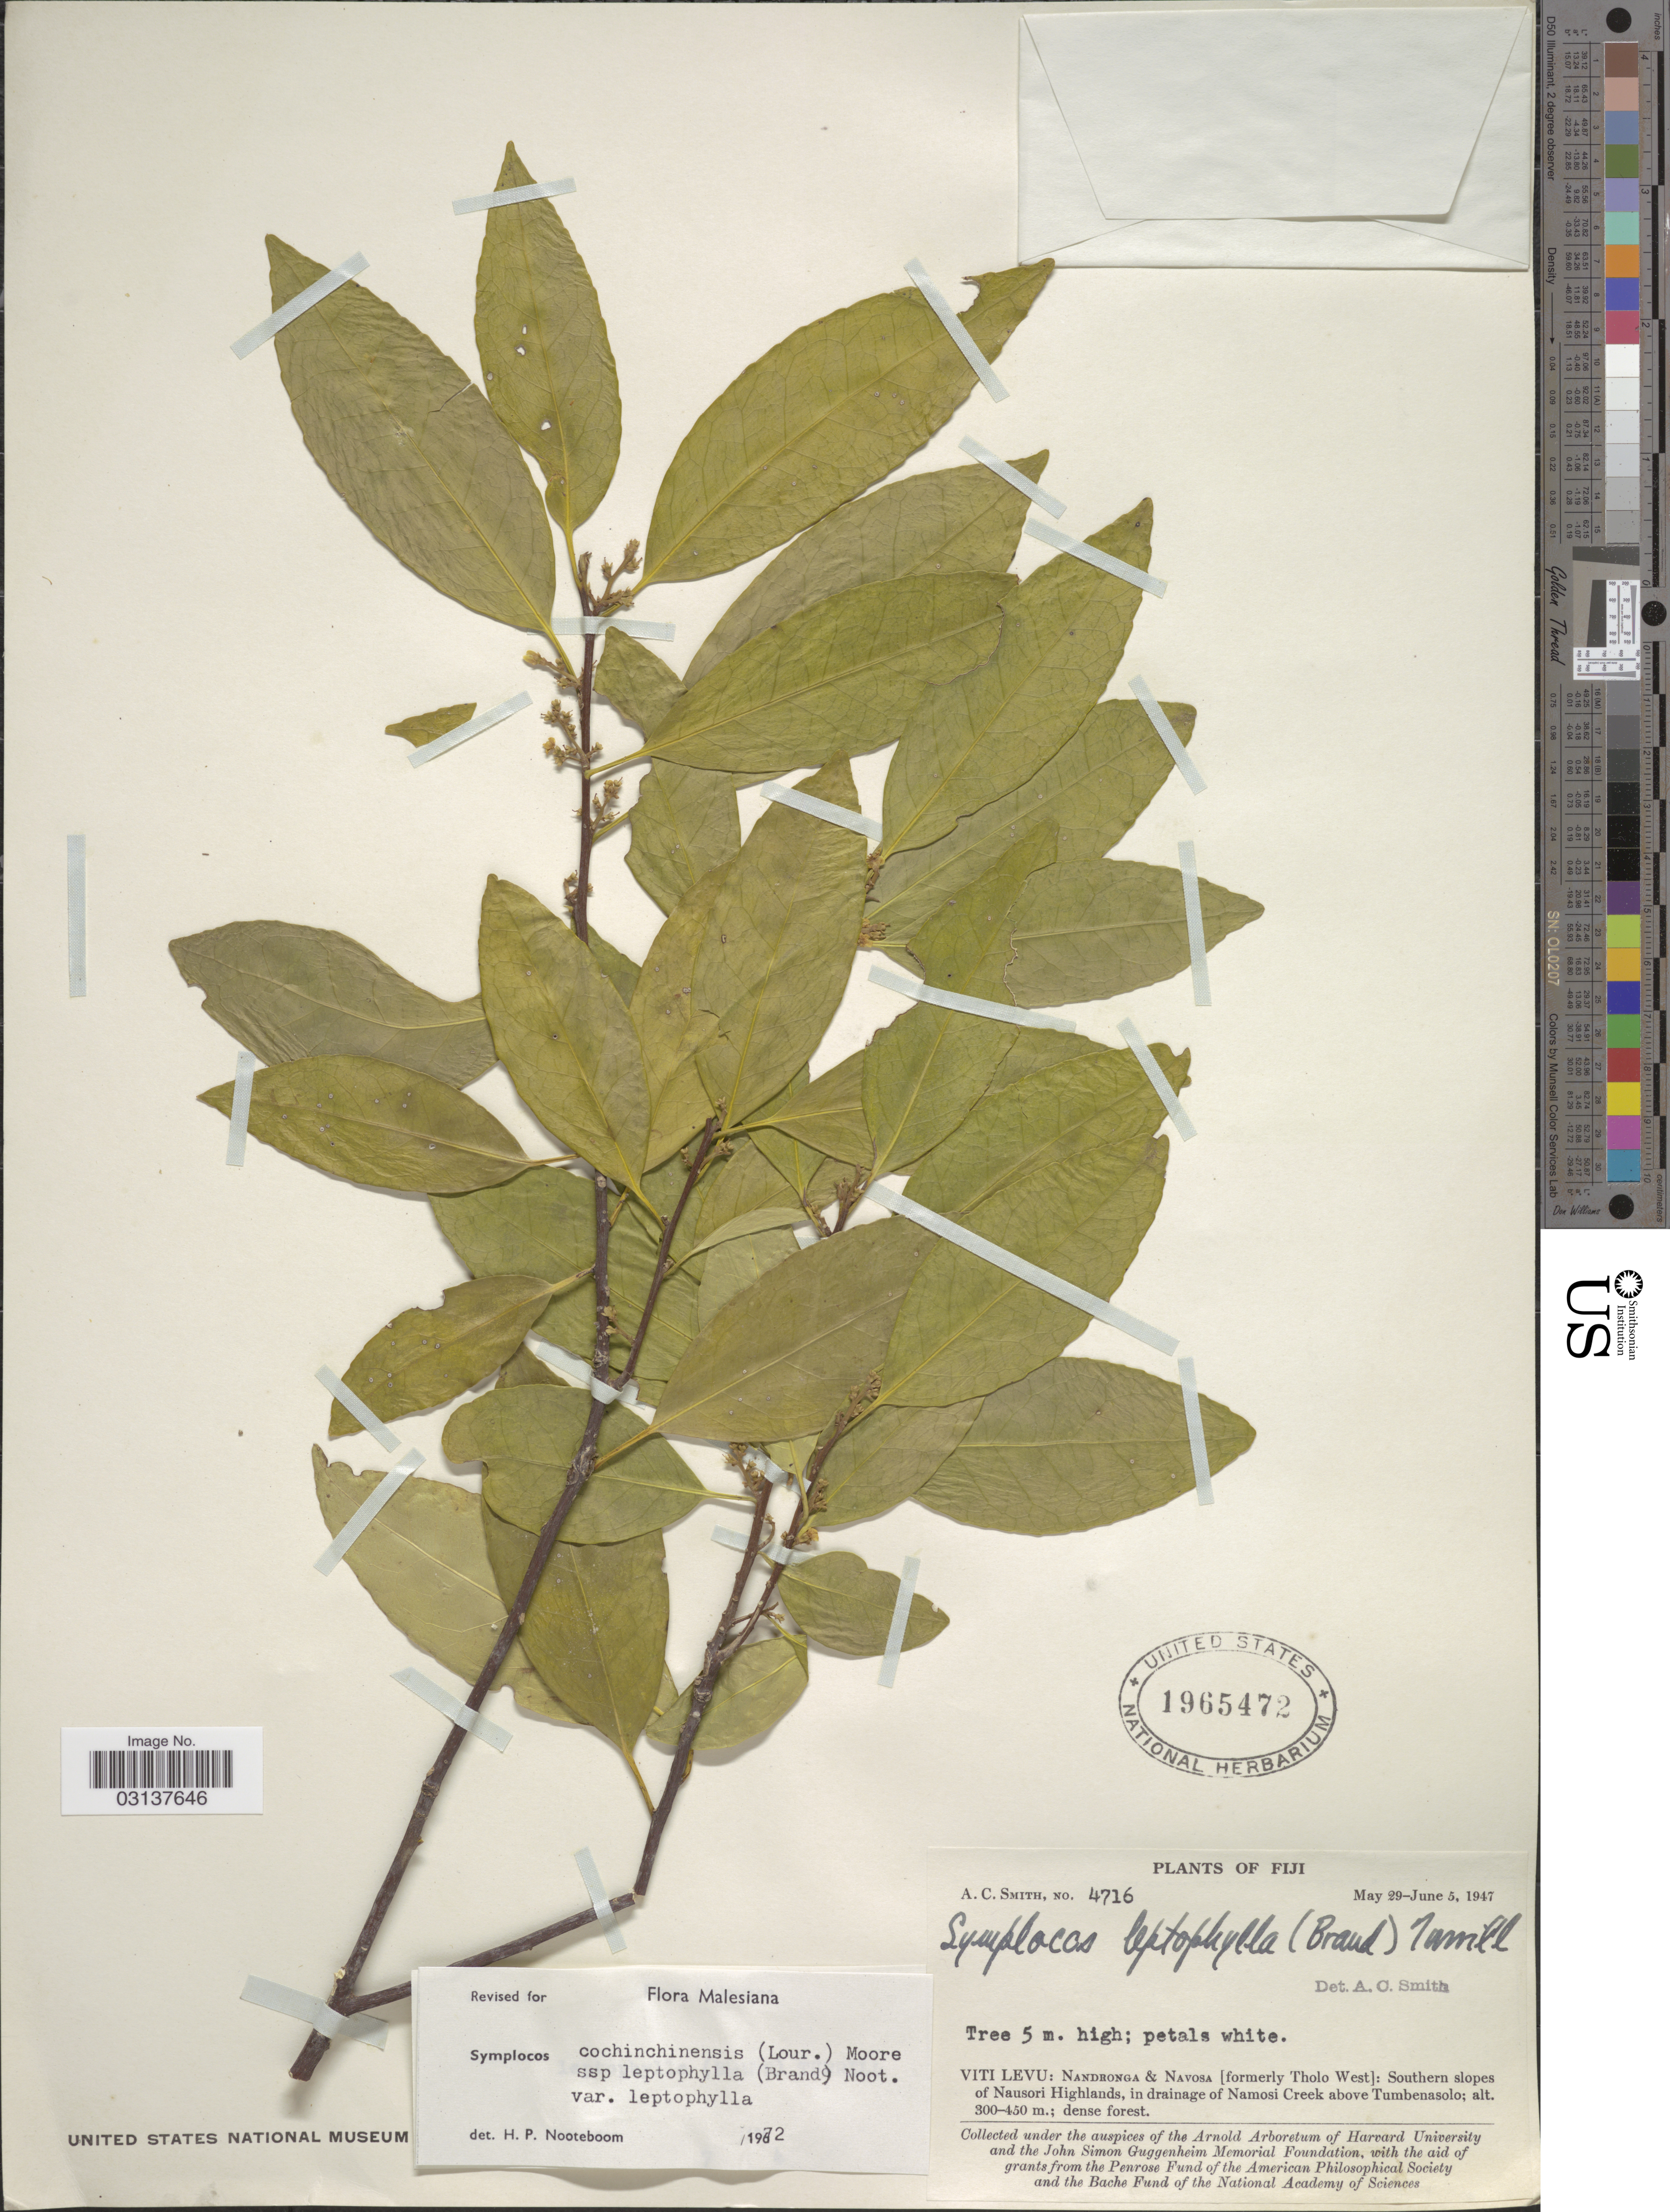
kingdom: Plantae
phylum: Tracheophyta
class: Magnoliopsida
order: Ericales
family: Symplocaceae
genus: Symplocos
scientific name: Symplocos cochinchinensis var. leptophylla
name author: (Brand) Noot.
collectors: A. C. Smith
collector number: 4716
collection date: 1947-05-29/1947-06-05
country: Fiji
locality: Viti Levu: Nandronga & Navosa [formerly Tholo West]: Southern slopes of Nausori Highlands, in drainage of Namosi Creek above Tumbenasolo.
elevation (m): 300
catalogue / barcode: US 1965472